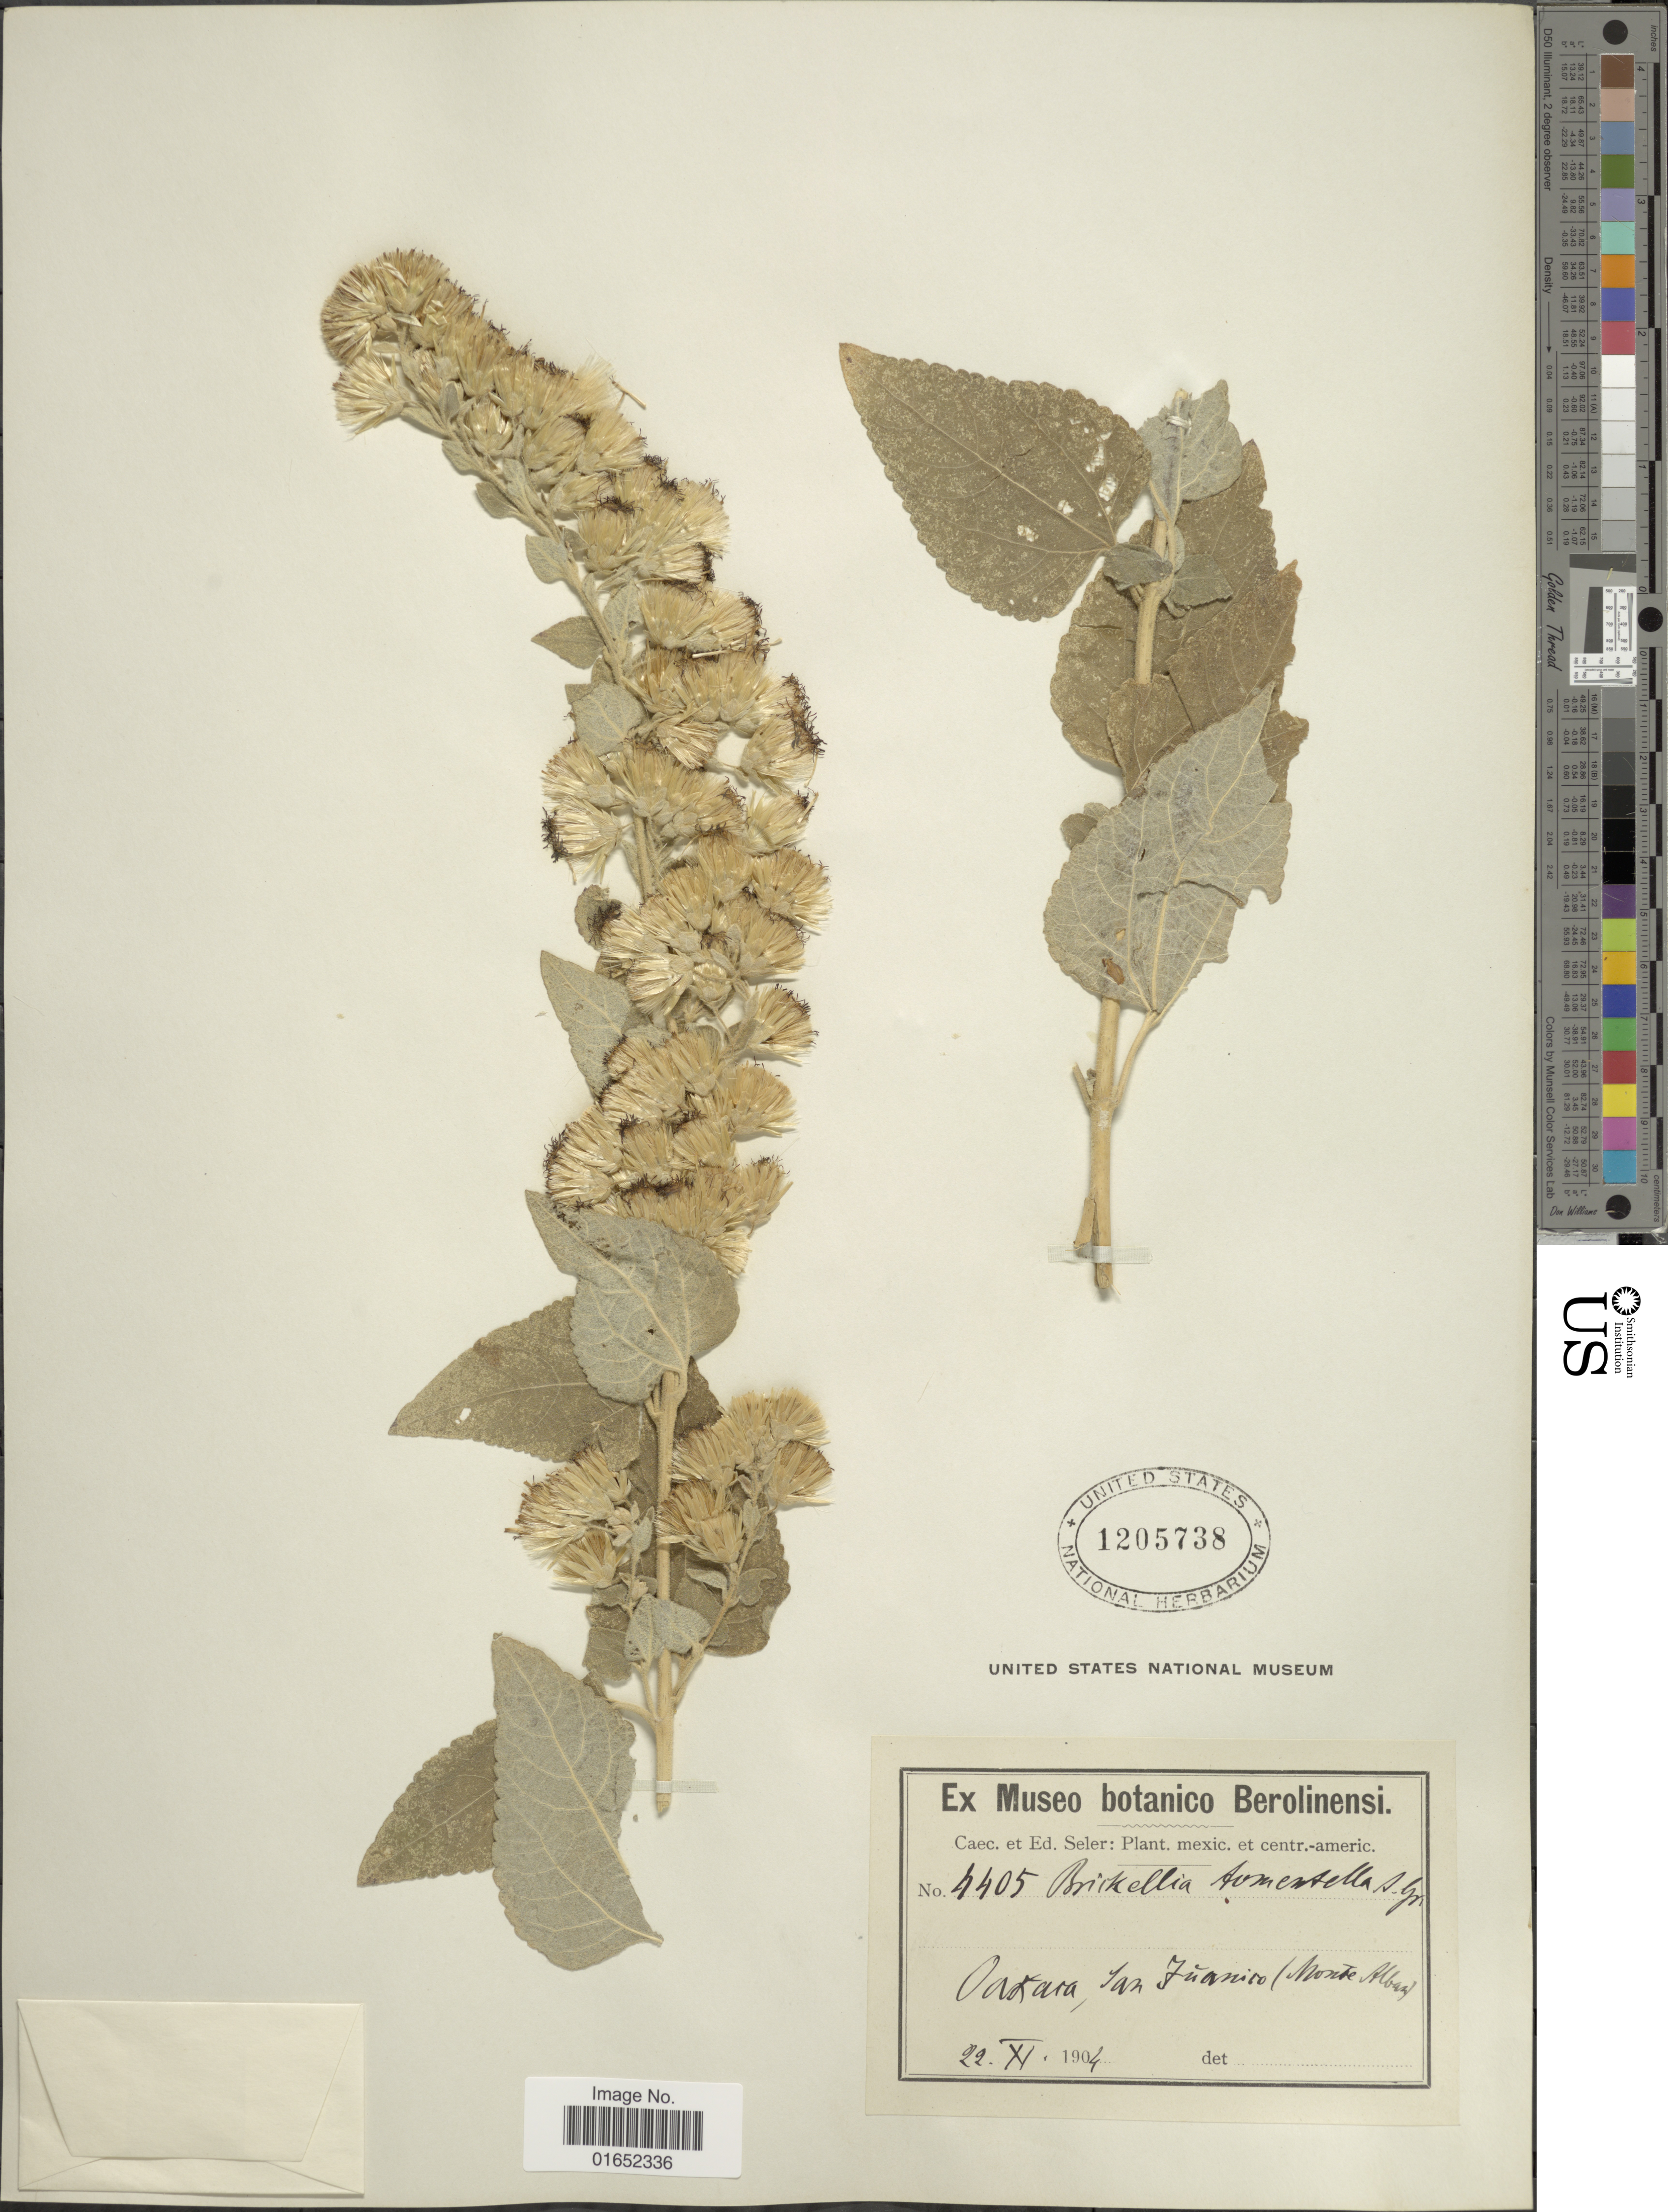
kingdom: Plantae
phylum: Tracheophyta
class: Magnoliopsida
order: Asterales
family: Asteraceae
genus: Brickellia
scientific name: Brickellia tomentella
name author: A. Gray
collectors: ex Caec. et Ed Seler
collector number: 4405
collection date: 1904-11-22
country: Mexico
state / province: Oaxaca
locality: San Jûanico (Monte Alban)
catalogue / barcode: US 1205738